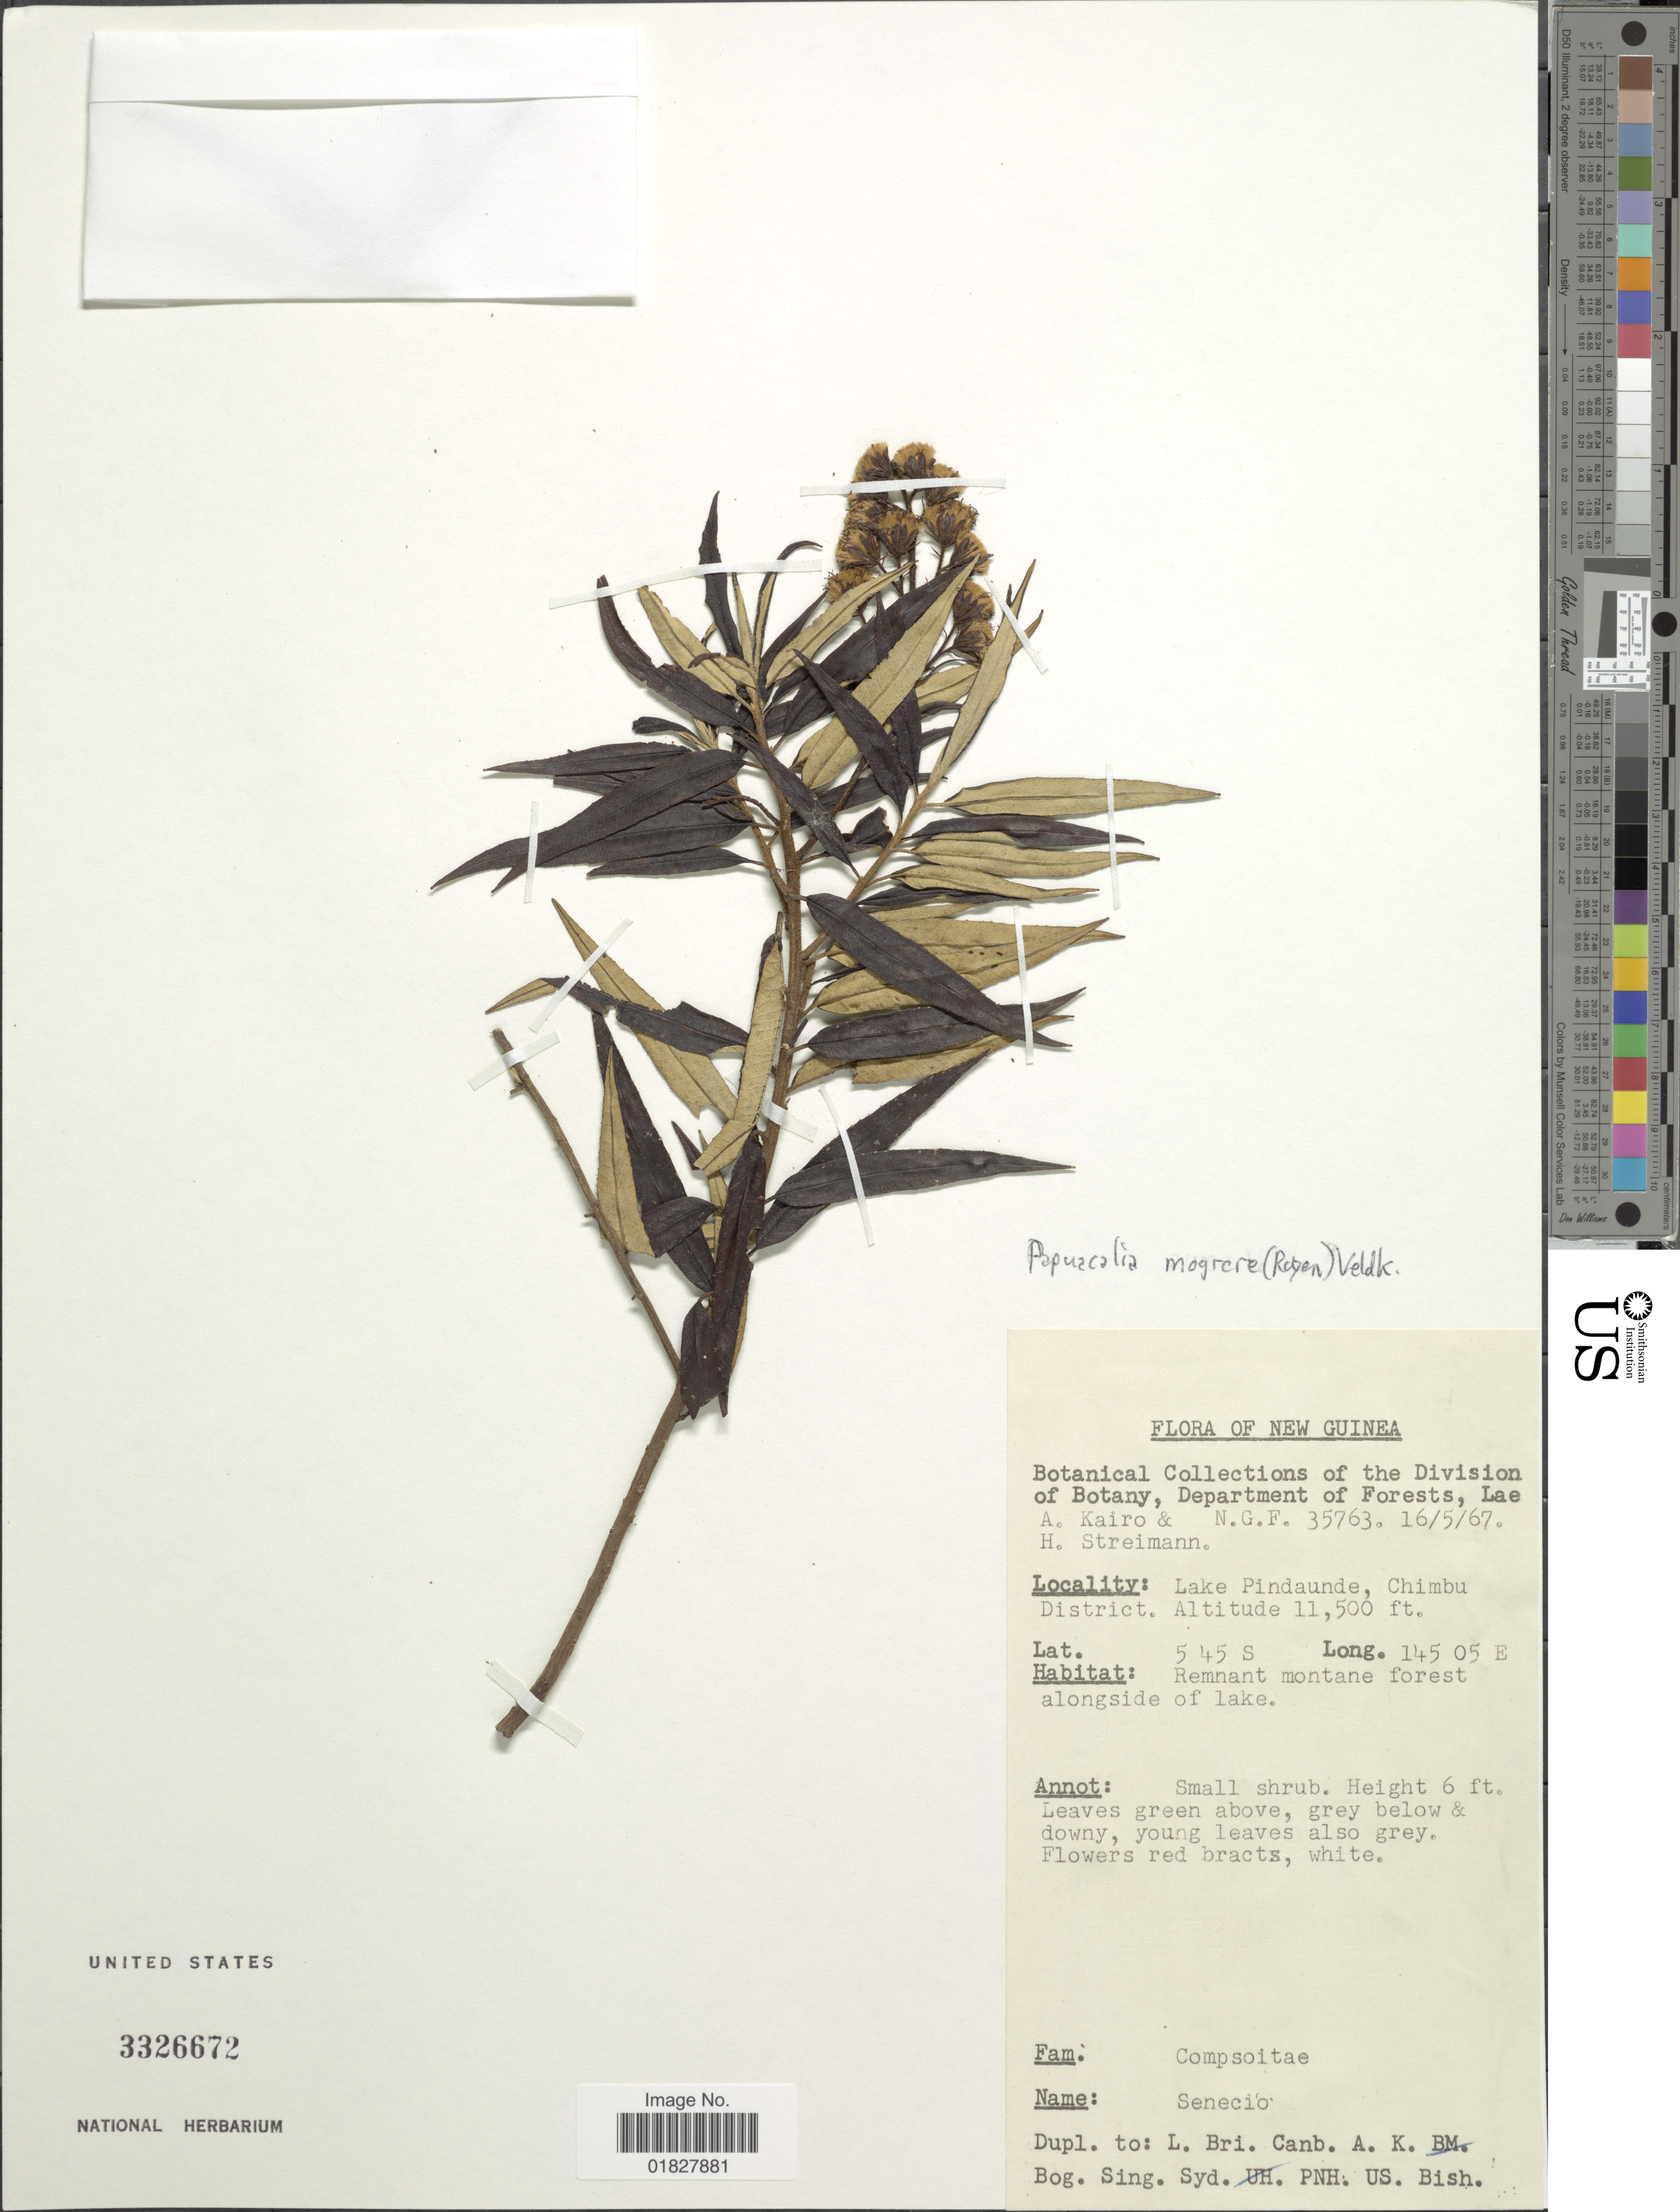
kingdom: Plantae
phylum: Tracheophyta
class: Magnoliopsida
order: Asterales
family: Asteraceae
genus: Papuacalia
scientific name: Papuacalia mogrere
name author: (P. Royen) Veldkamp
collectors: A. Kairo & H. Streimann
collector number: N.G.F.35763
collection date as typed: Transcribed d/m/y: 16/5/67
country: Papua New Guinea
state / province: Chimbu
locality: New Guinea, Lake Pindaunde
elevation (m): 3505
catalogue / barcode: US 3326672